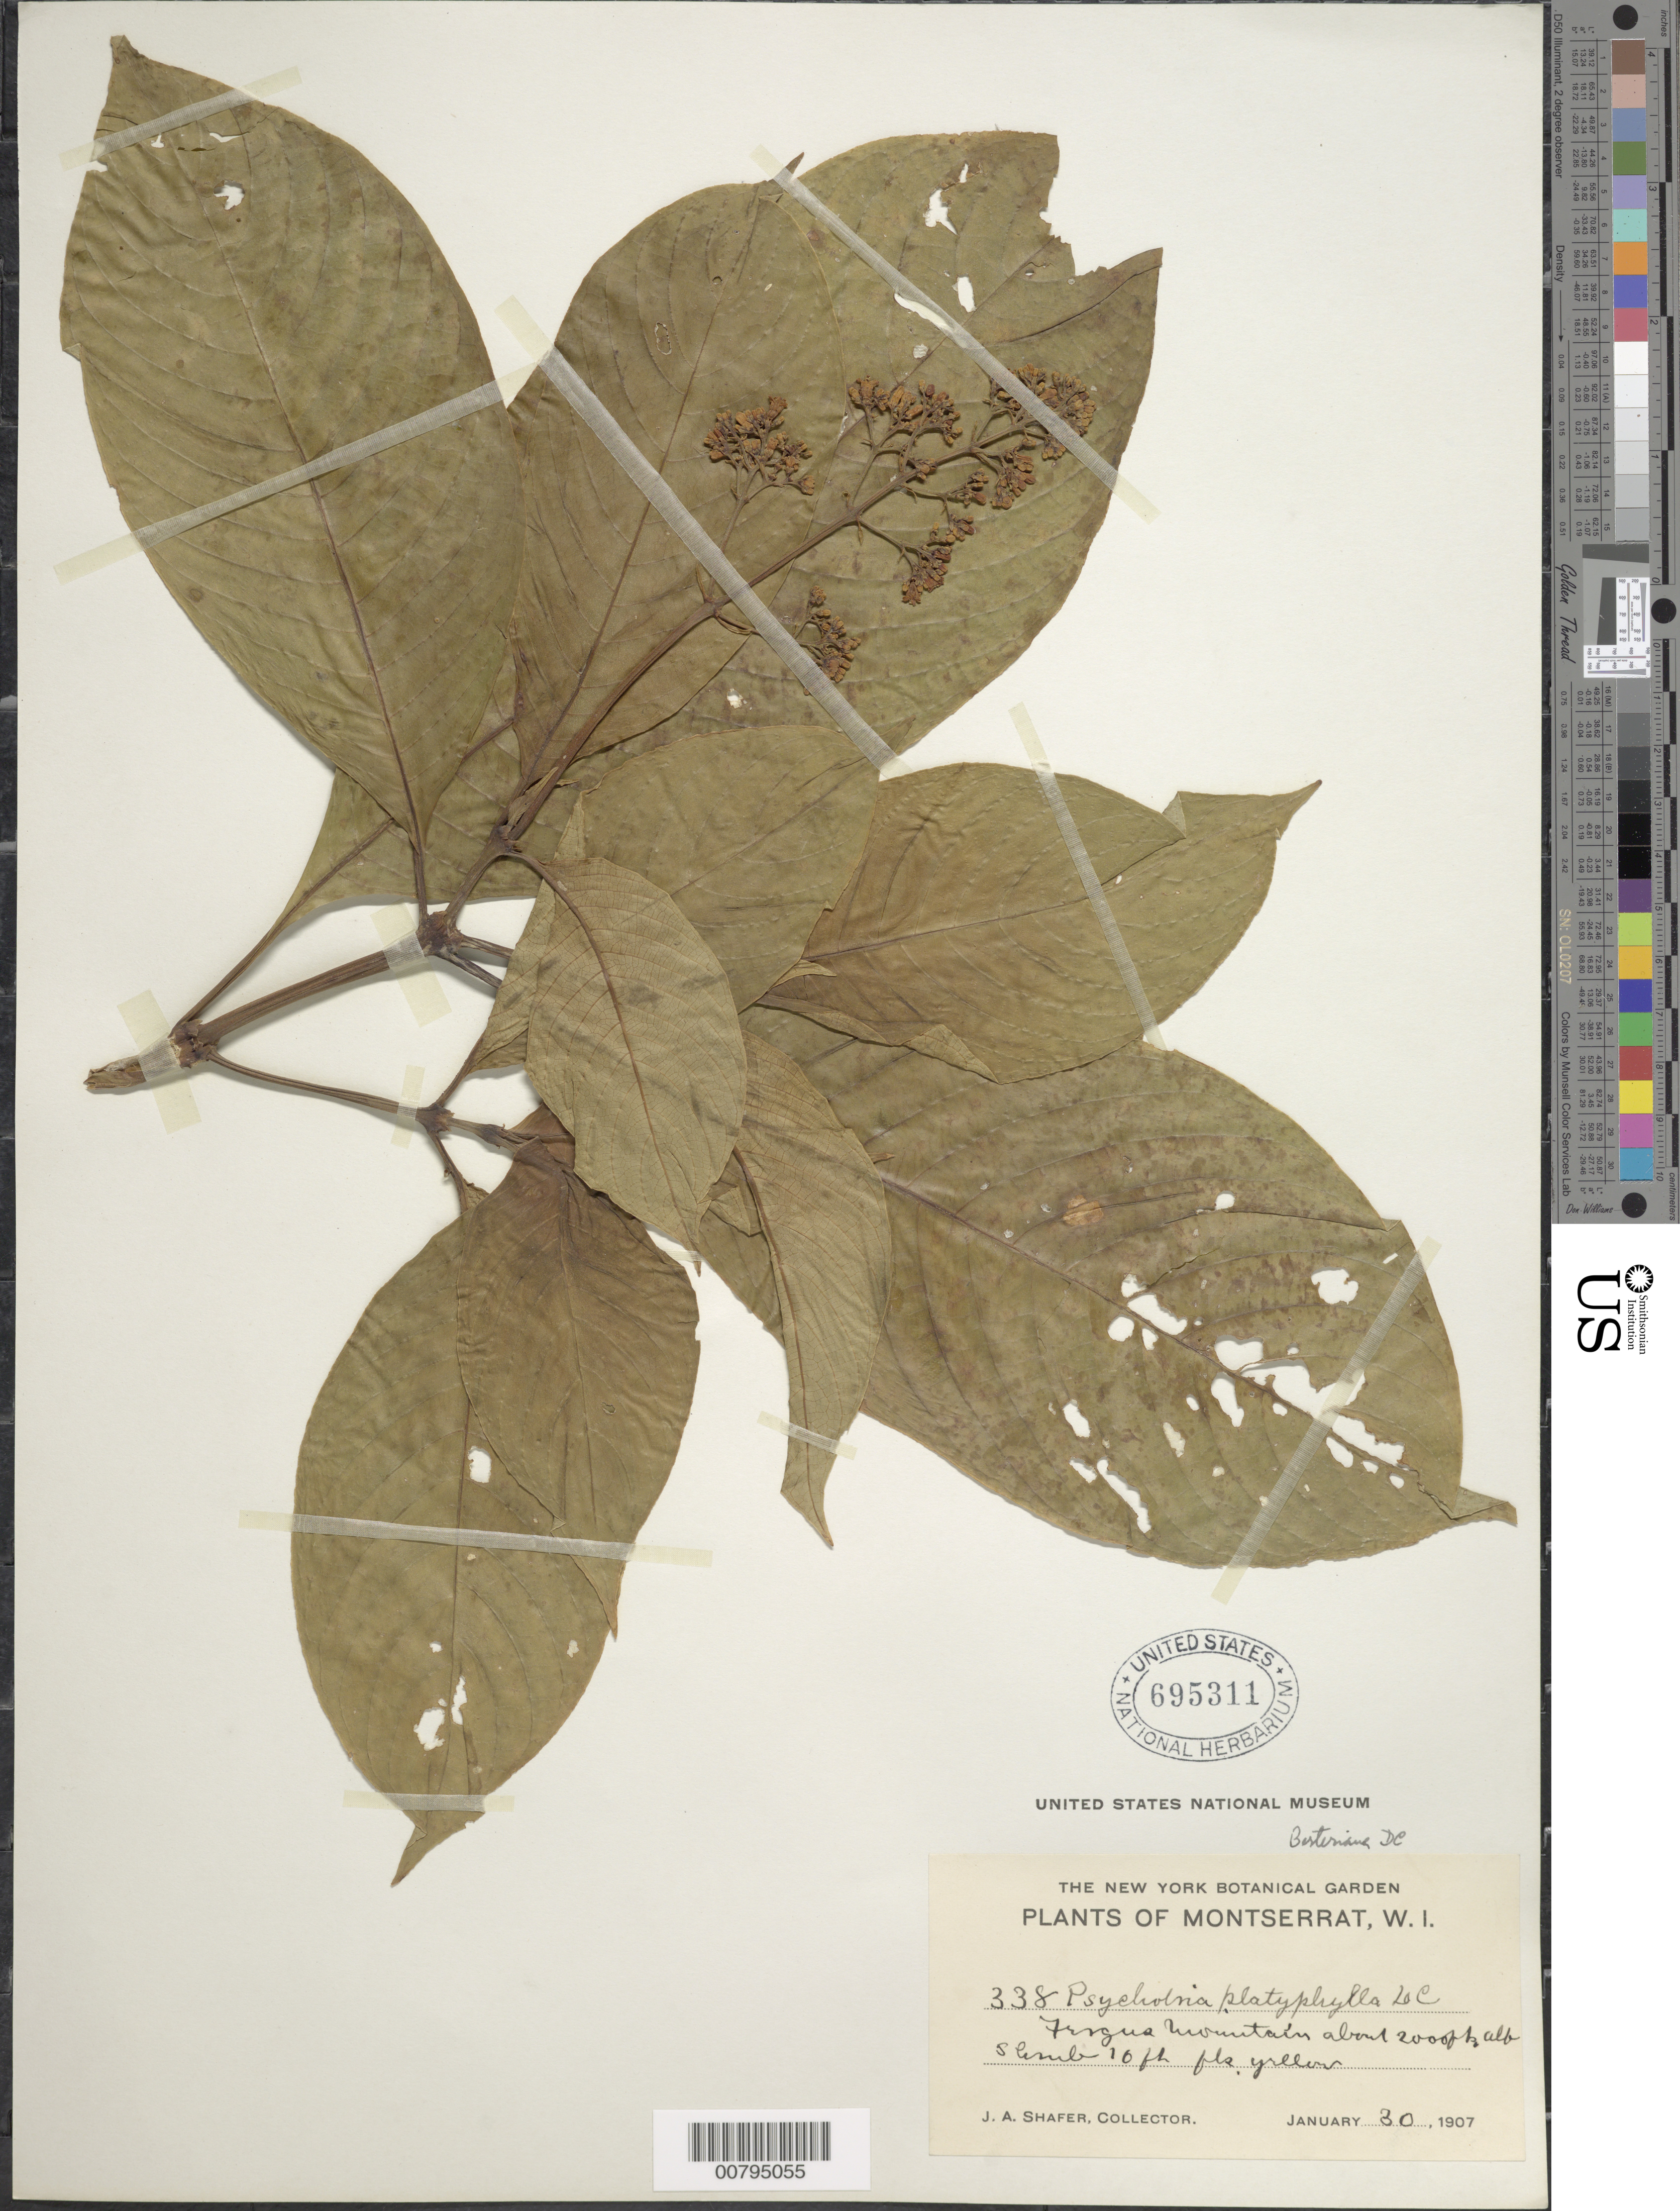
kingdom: Plantae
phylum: Tracheophyta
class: Magnoliopsida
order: Gentianales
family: Rubiaceae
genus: Psychotria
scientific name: Psychotria berteroana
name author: DC.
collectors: J. A. Shafer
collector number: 338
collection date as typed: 30 Jan 1907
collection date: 1907-01-30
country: Montserrat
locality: Frngus Mountain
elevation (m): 61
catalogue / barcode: US 695311